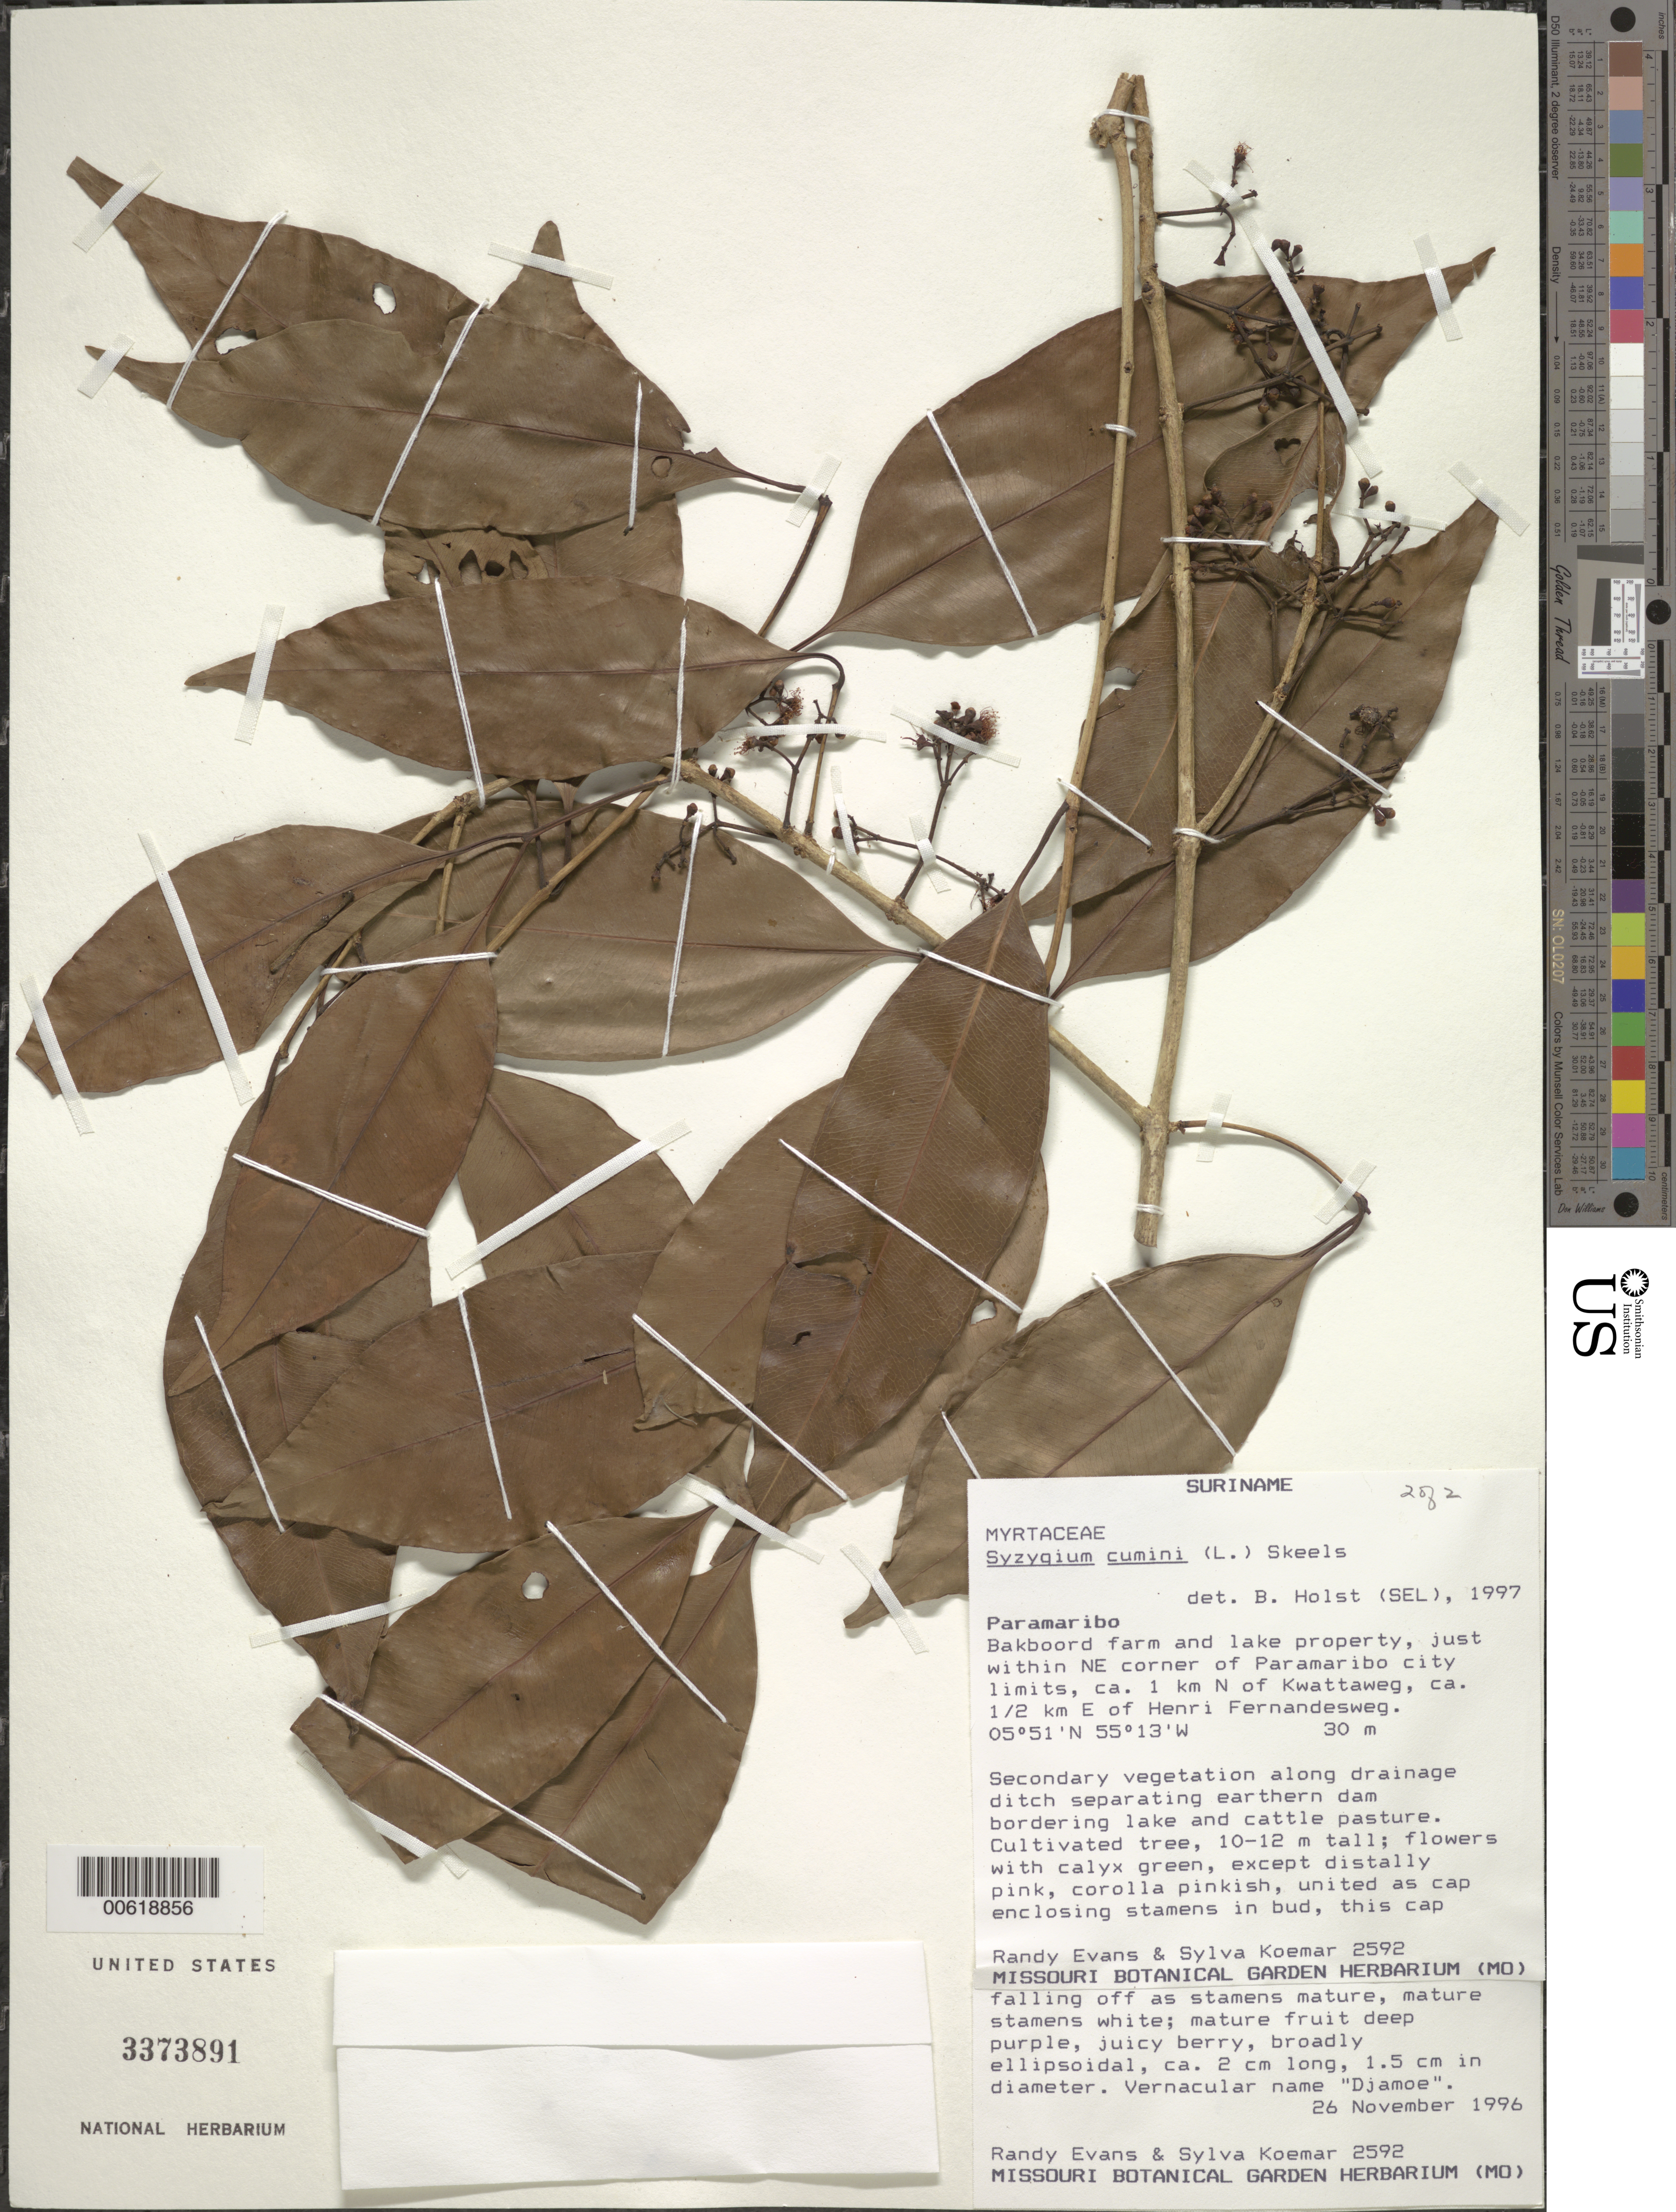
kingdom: Plantae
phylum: Tracheophyta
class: Magnoliopsida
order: Myrtales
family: Myrtaceae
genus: Syzygium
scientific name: Syzygium cumini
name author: (L.) Skeels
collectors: R. Evans, R. Evans & S. Koemar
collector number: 2592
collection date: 1996-11-26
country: Suriname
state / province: Paramaribo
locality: Bakboord farm and lake property, just within NE border of Paramaribo city limits, ca. 1 km N of Kwattaweg, ca. ½ km E of Henri Fernandesweg.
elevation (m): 30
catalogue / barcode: US 3373891